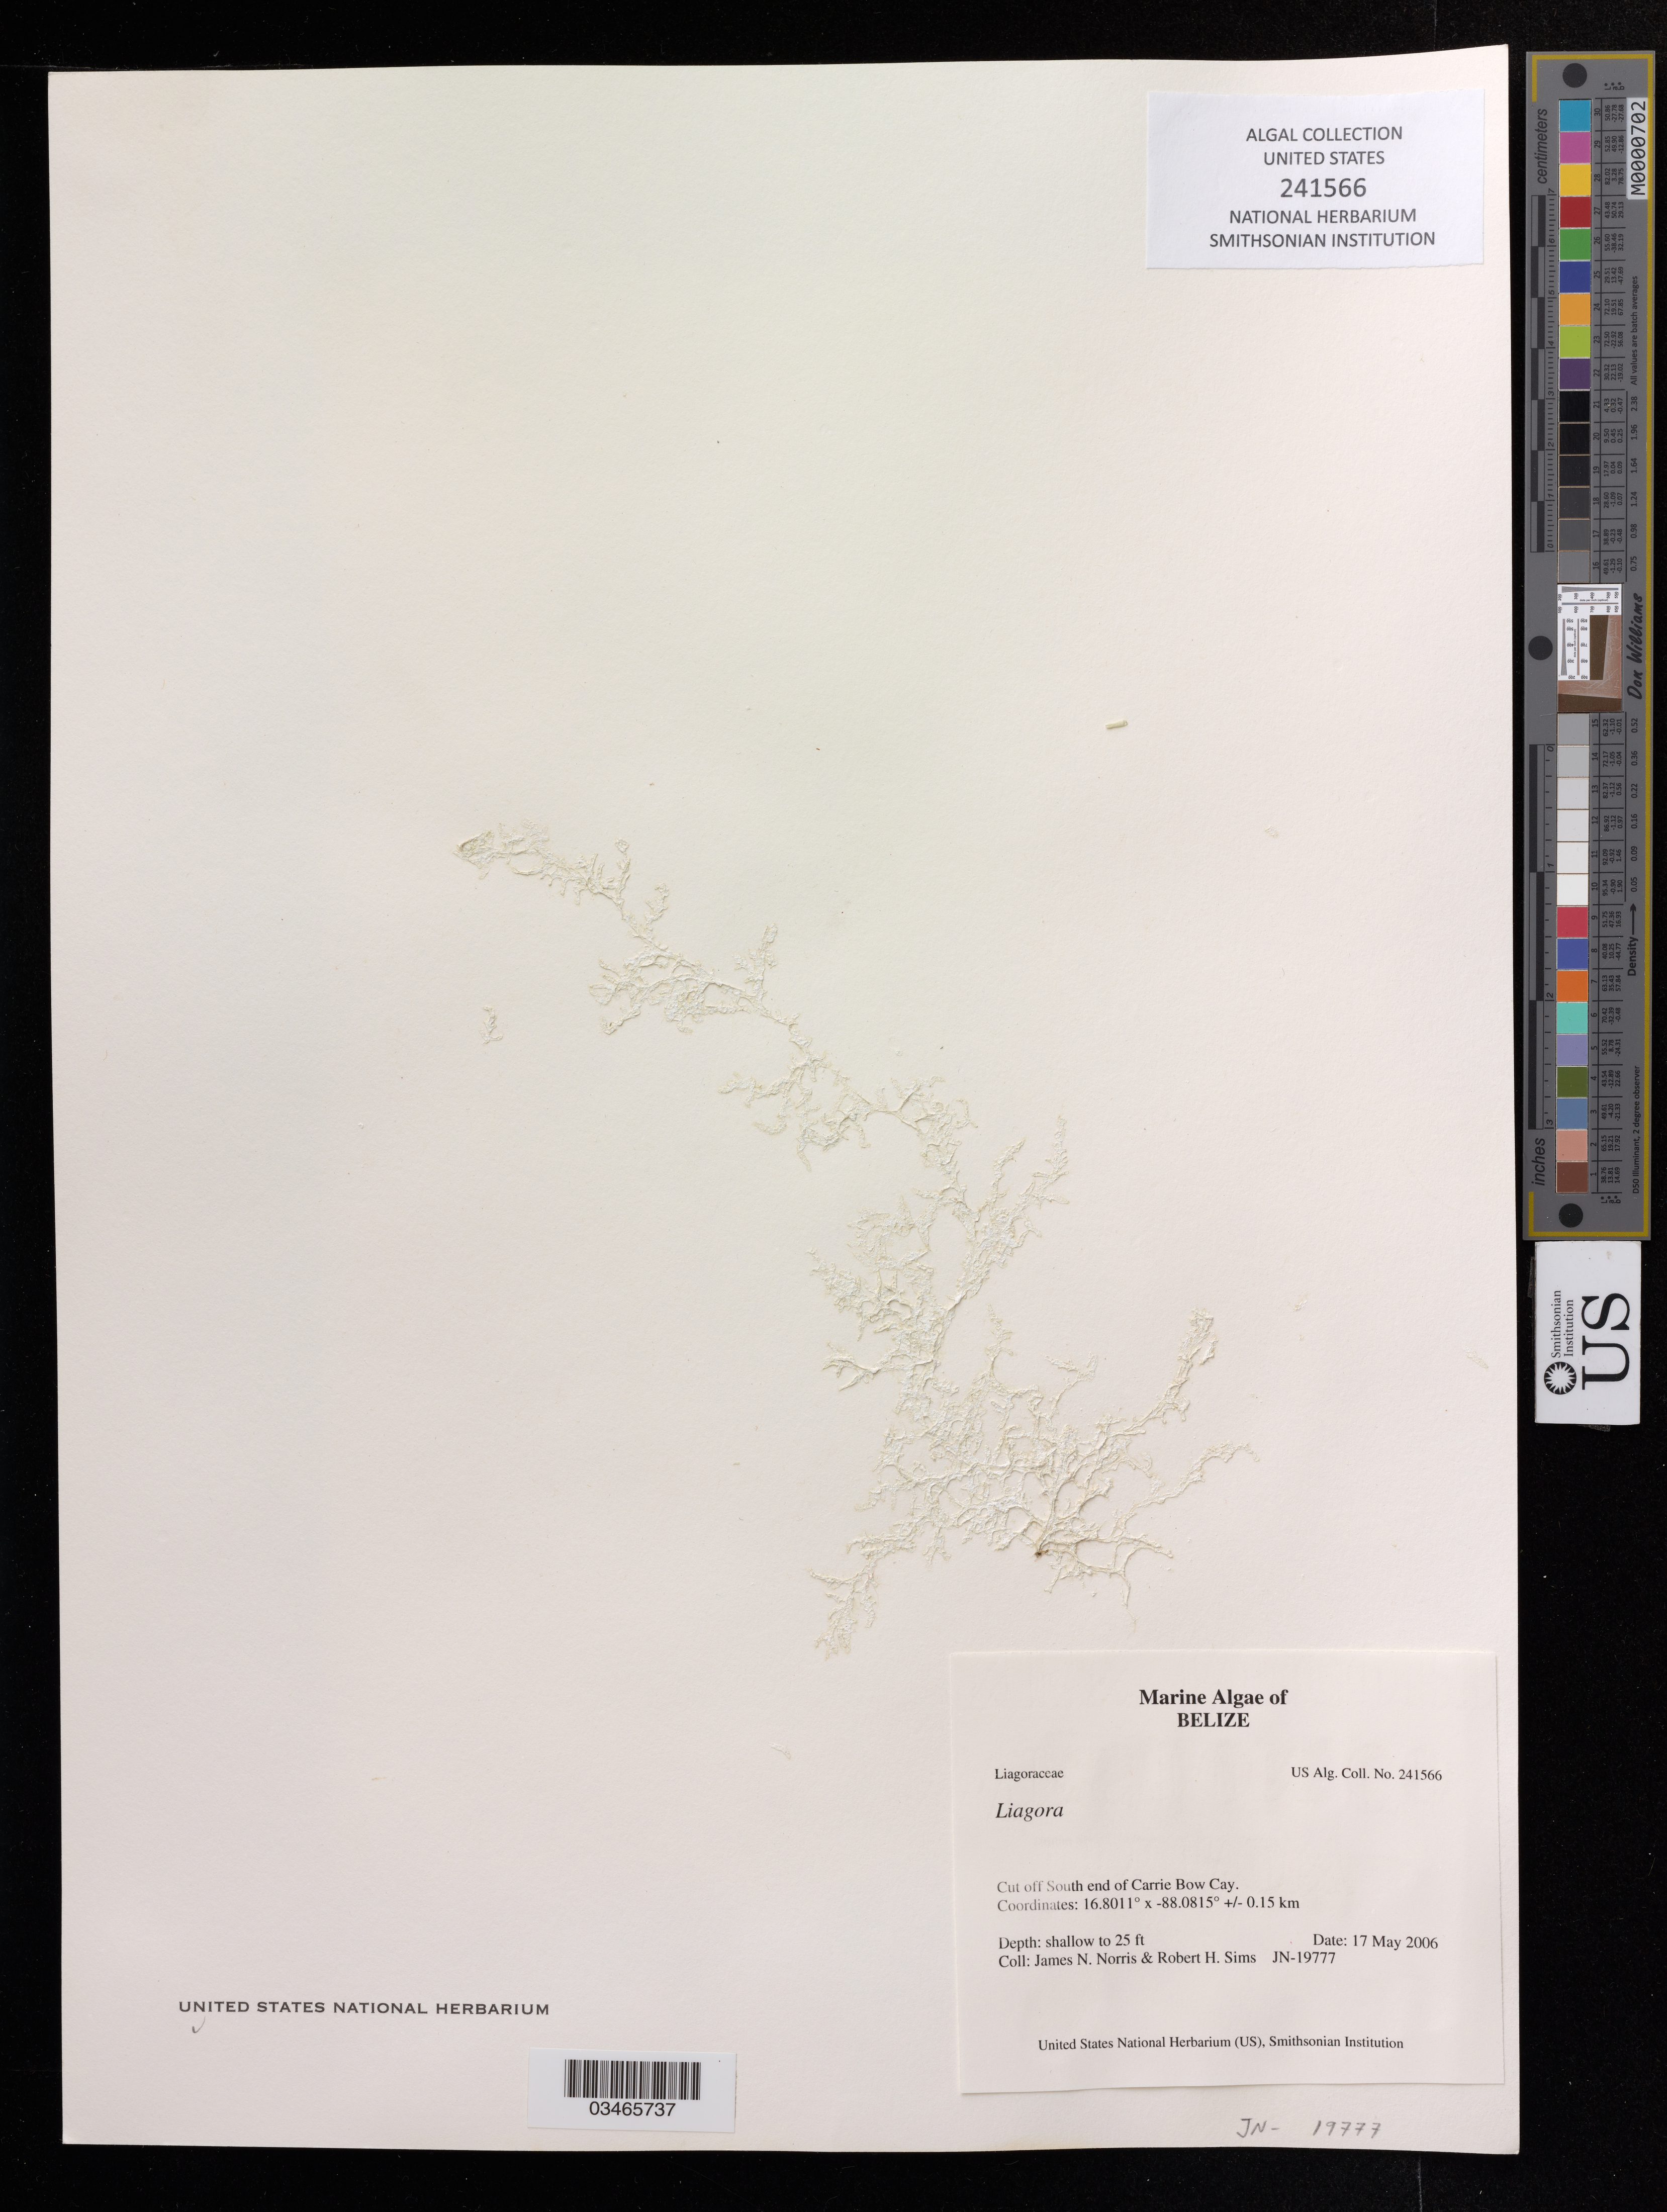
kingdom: Plantae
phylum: Rhodophyta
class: Florideophyceae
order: Nemaliales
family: Liagoraceae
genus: Liagora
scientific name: Liagora sp.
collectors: J. Norris & R. H. Sims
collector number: JN-19777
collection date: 2006-05-17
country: Belize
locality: Cut off South end of Carrie Bow Cay.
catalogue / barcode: US 241566